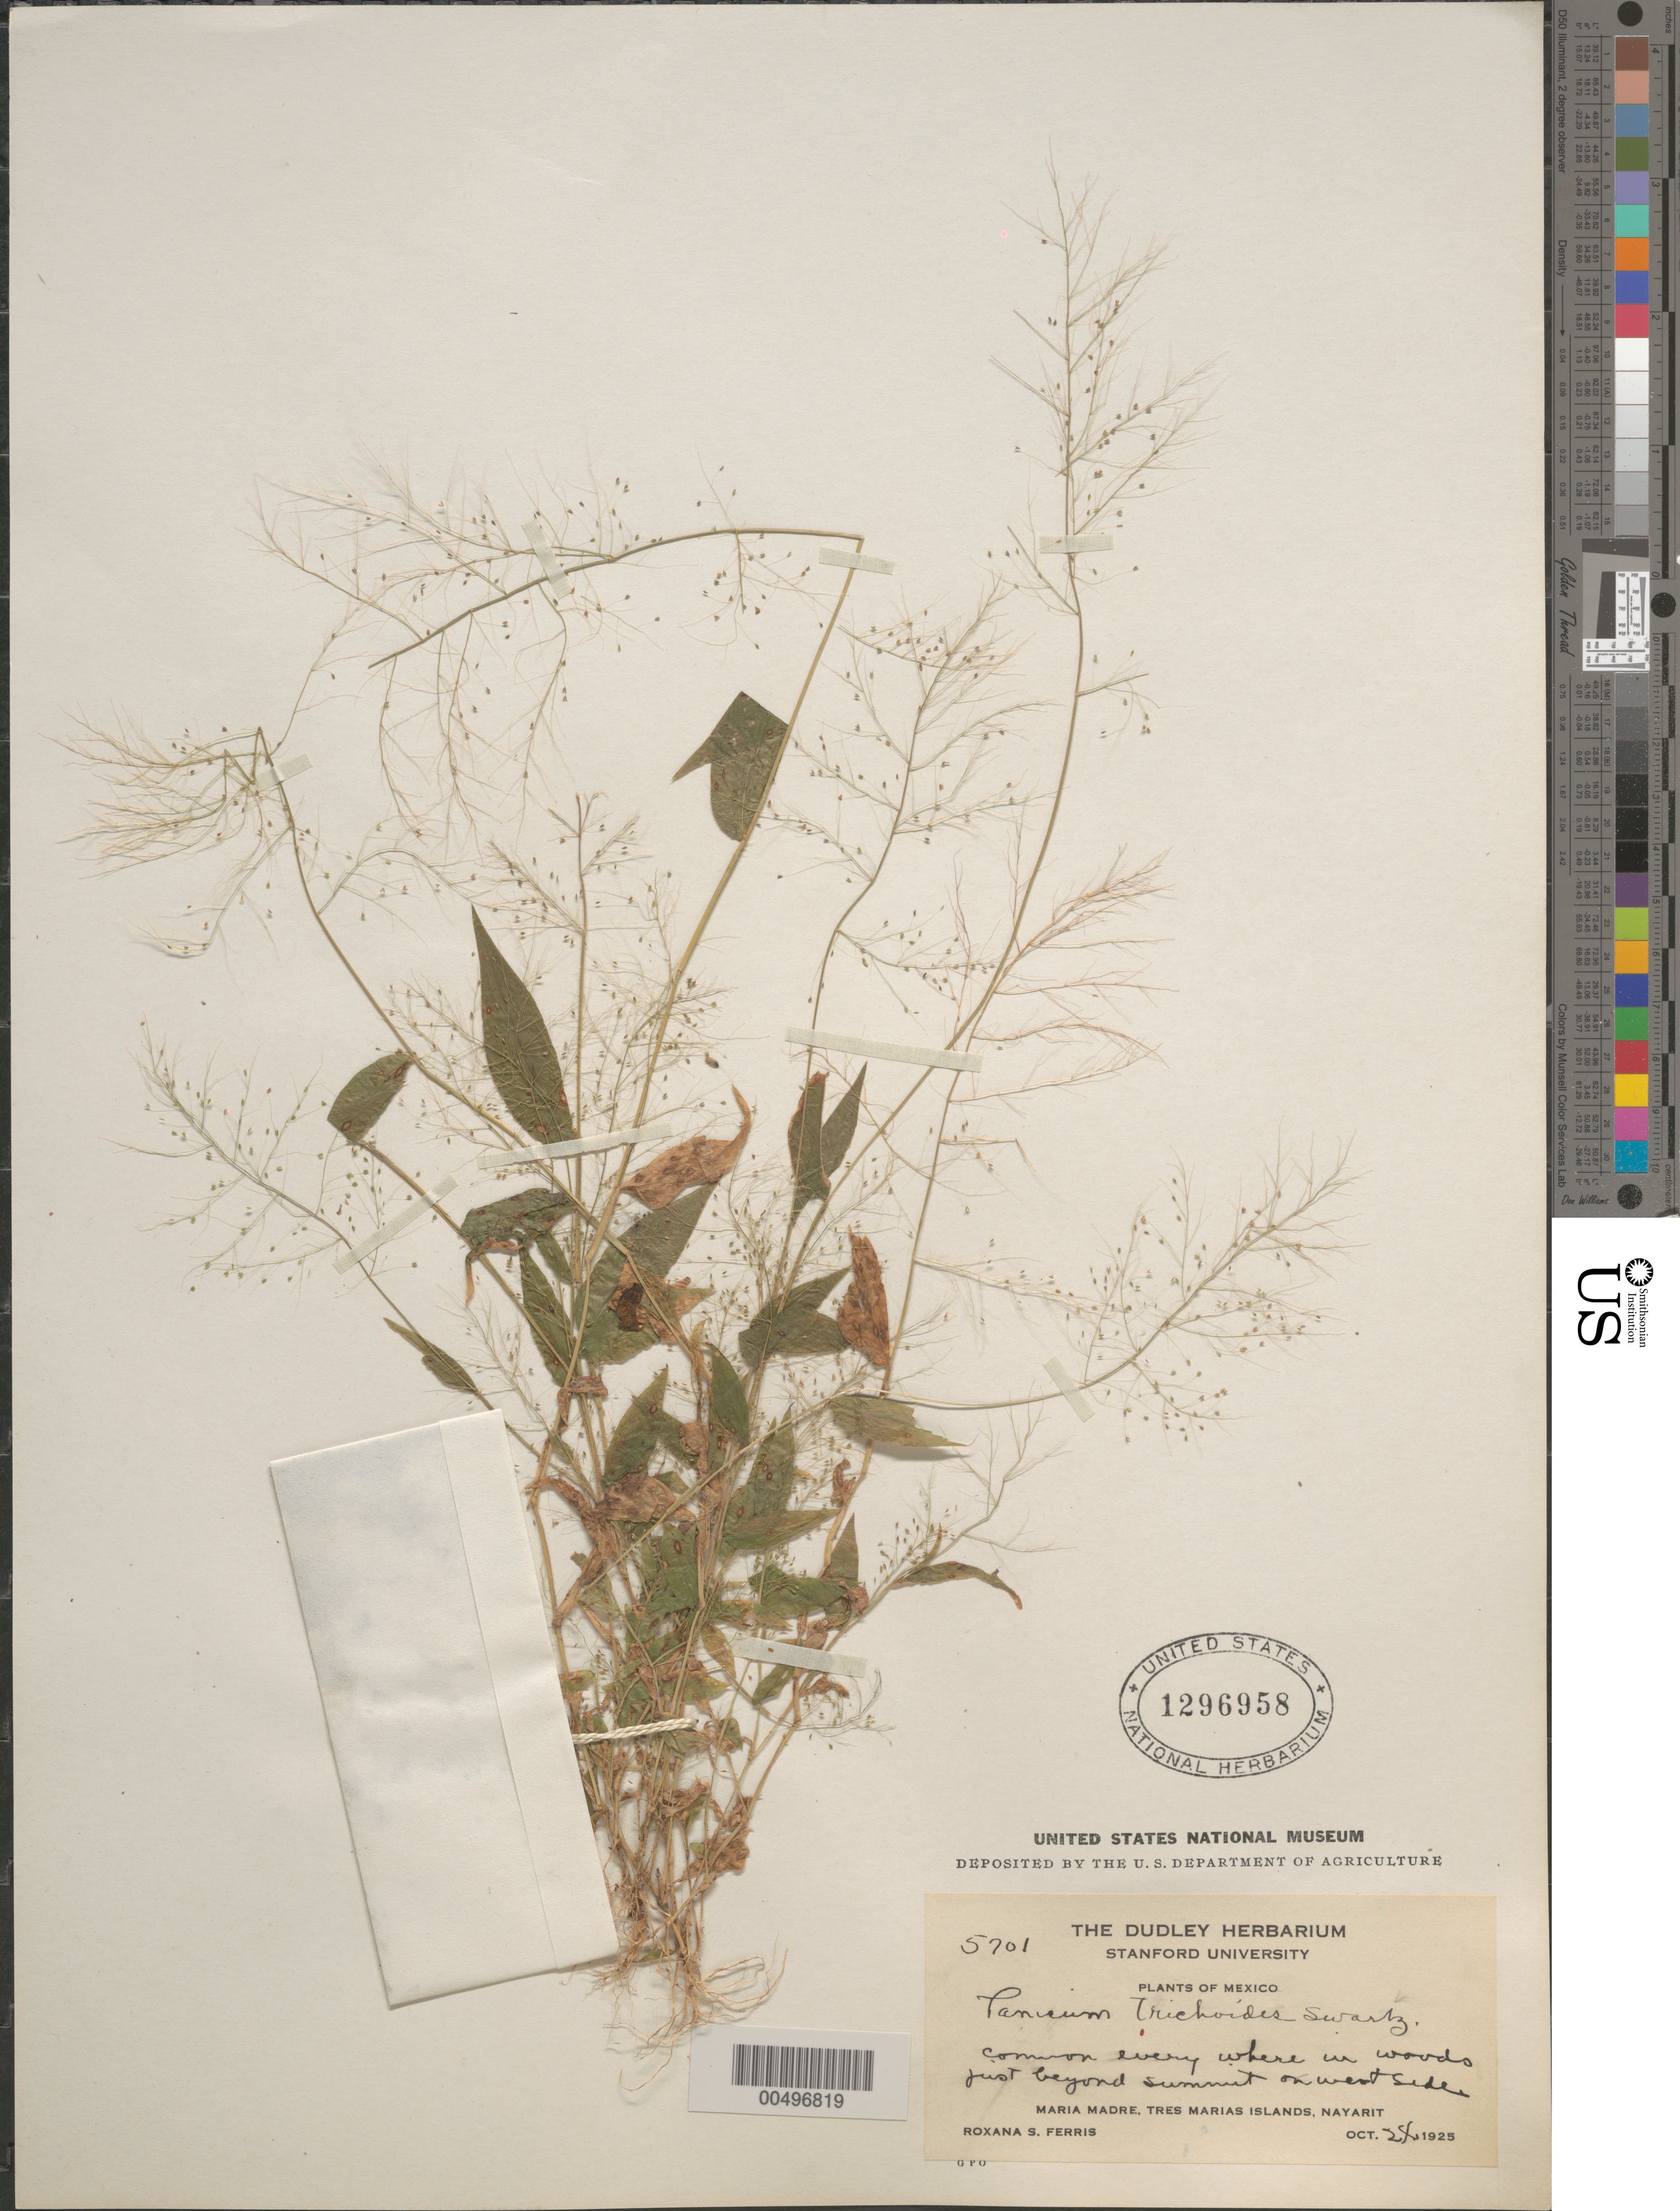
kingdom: Plantae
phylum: Tracheophyta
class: Liliopsida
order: Poales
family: Poaceae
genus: Panicum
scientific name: Panicum trichoides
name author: Sw.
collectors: R. S. Ferris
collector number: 5701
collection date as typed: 24 Oct 1925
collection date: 1925-10-24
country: Mexico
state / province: Nayarit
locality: Just beyond summit of W side, Maria Madre, Tres Marias Islands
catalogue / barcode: US 1296958